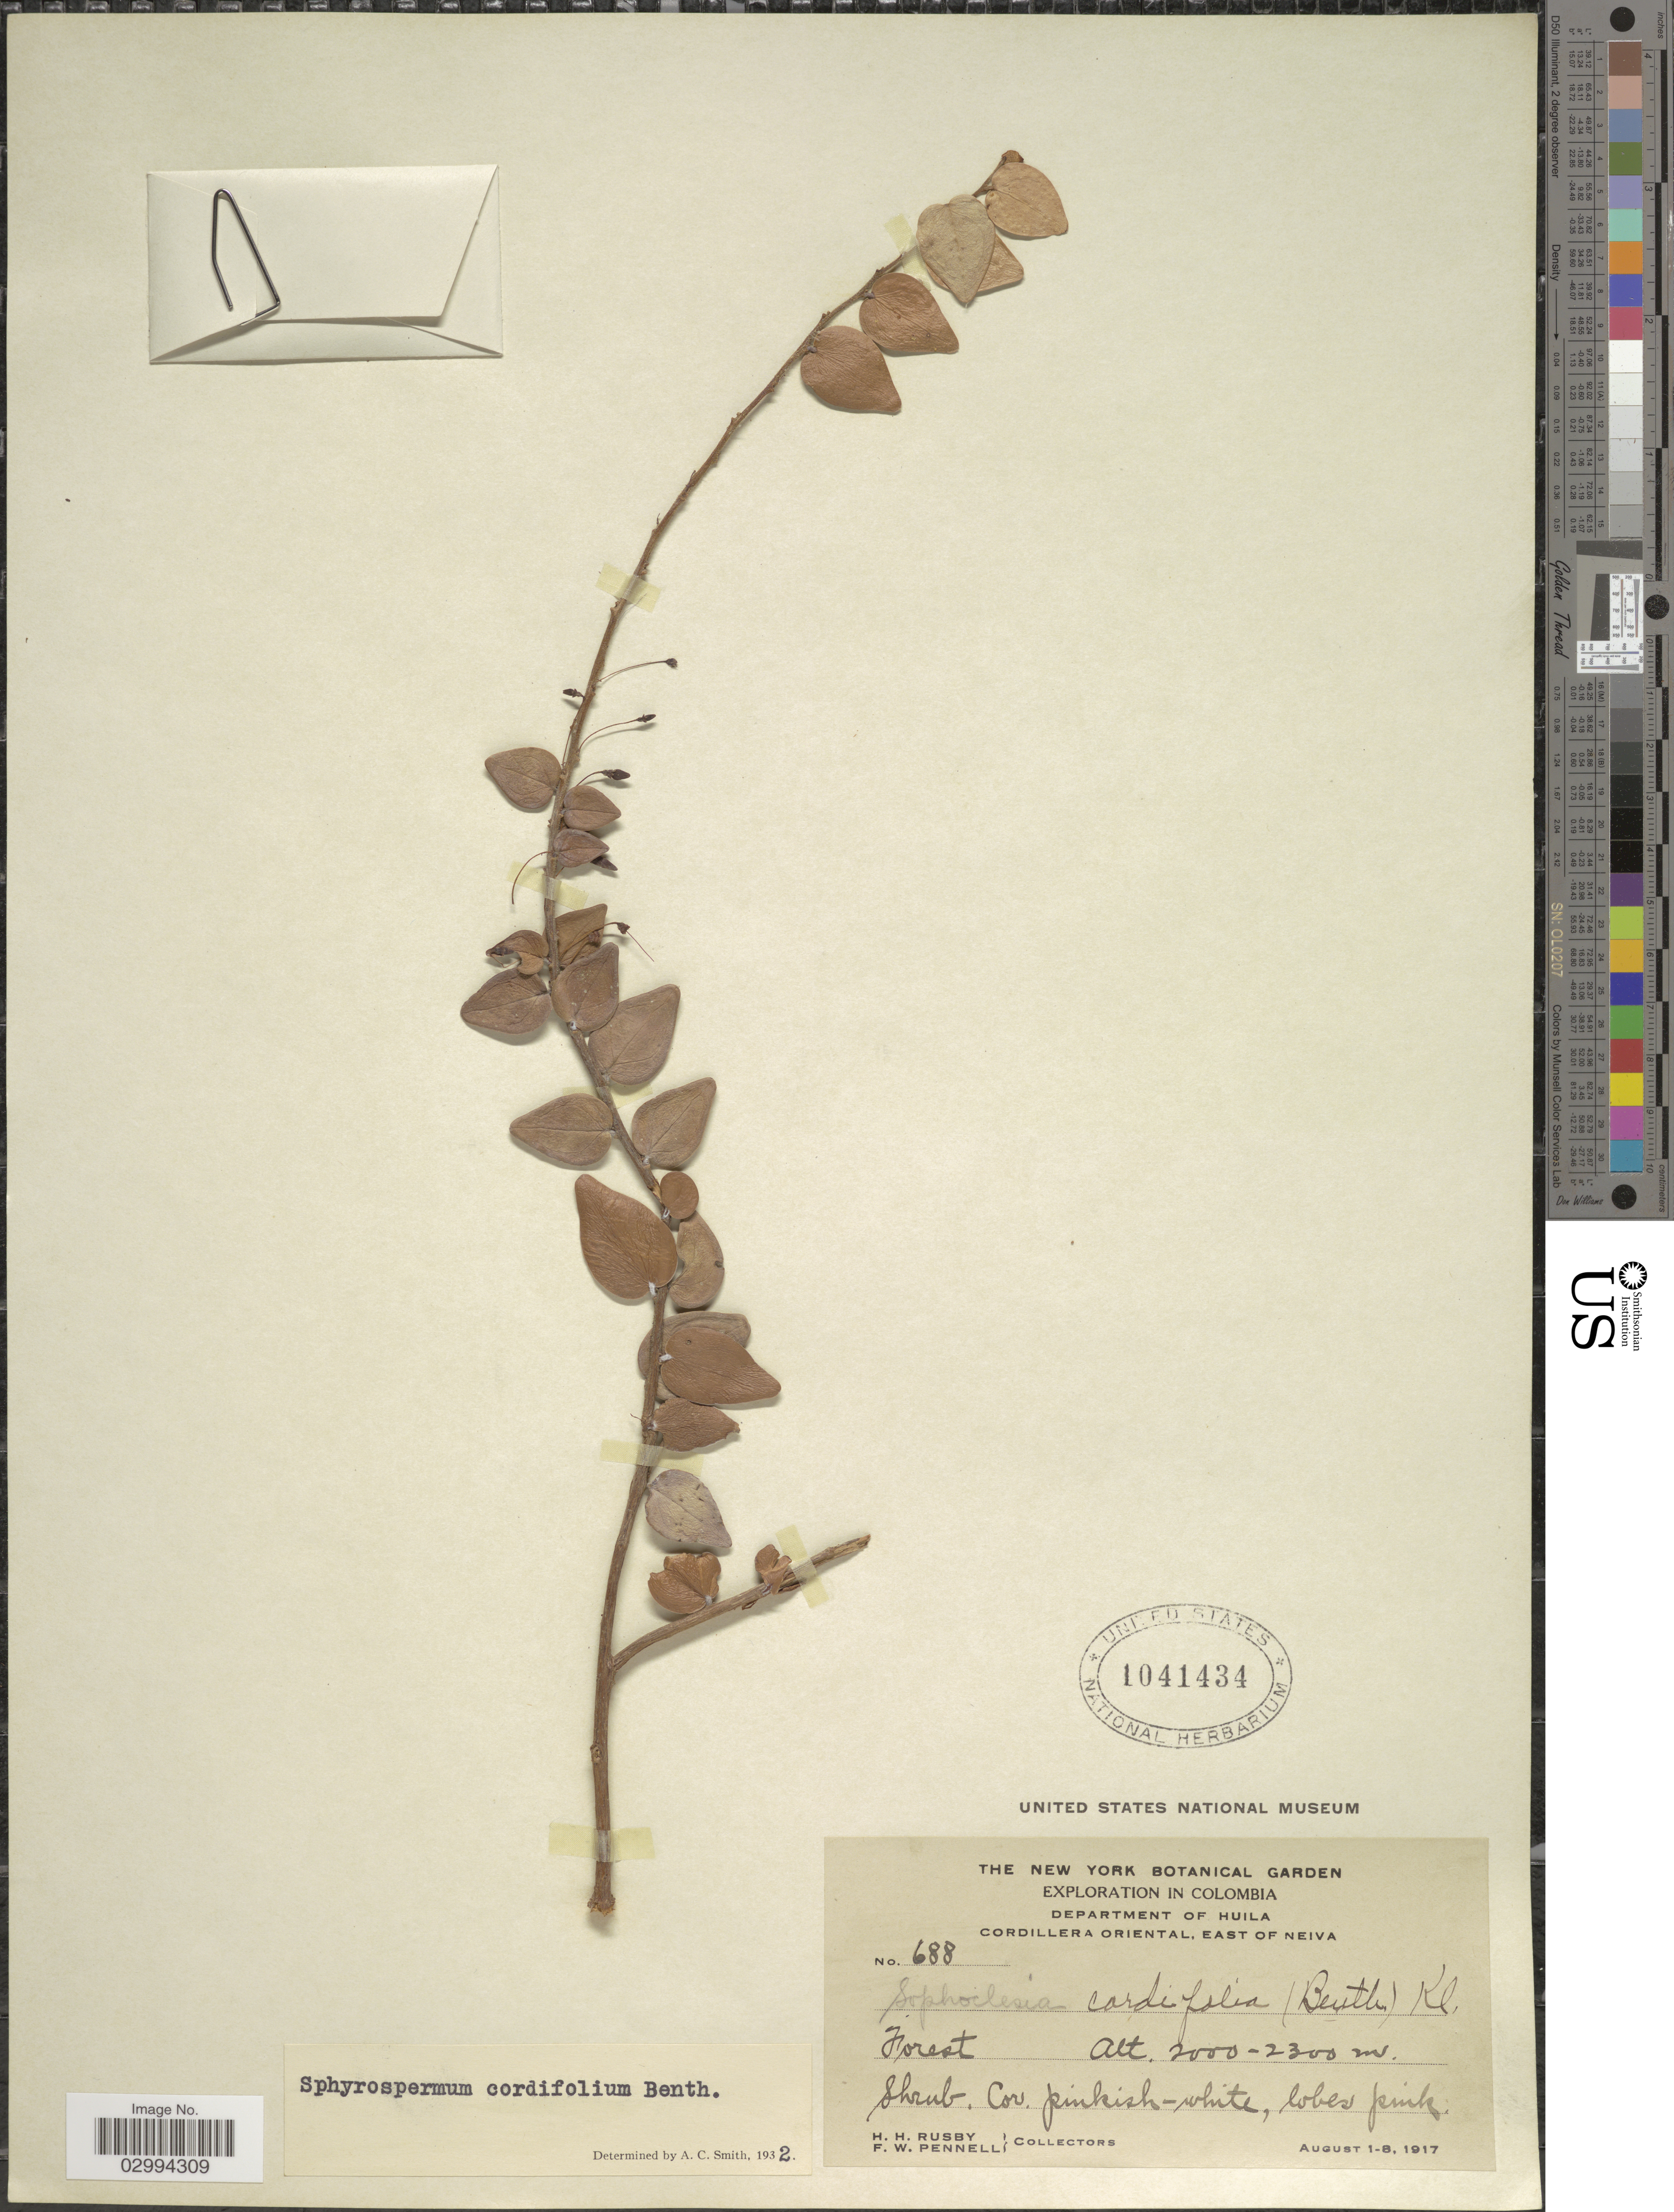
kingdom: Plantae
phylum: Tracheophyta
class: Magnoliopsida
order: Ericales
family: Ericaceae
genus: Sphyrospermum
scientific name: Sphyrospermum cordifolium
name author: Benth.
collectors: H. H. Rusby & F. W. Pennell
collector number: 688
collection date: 1917-08-01/1917-08-08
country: Colombia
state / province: Huila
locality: Department of Huila, Cordillera Oriental, East of Neiva.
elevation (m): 2000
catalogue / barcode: US 1041434